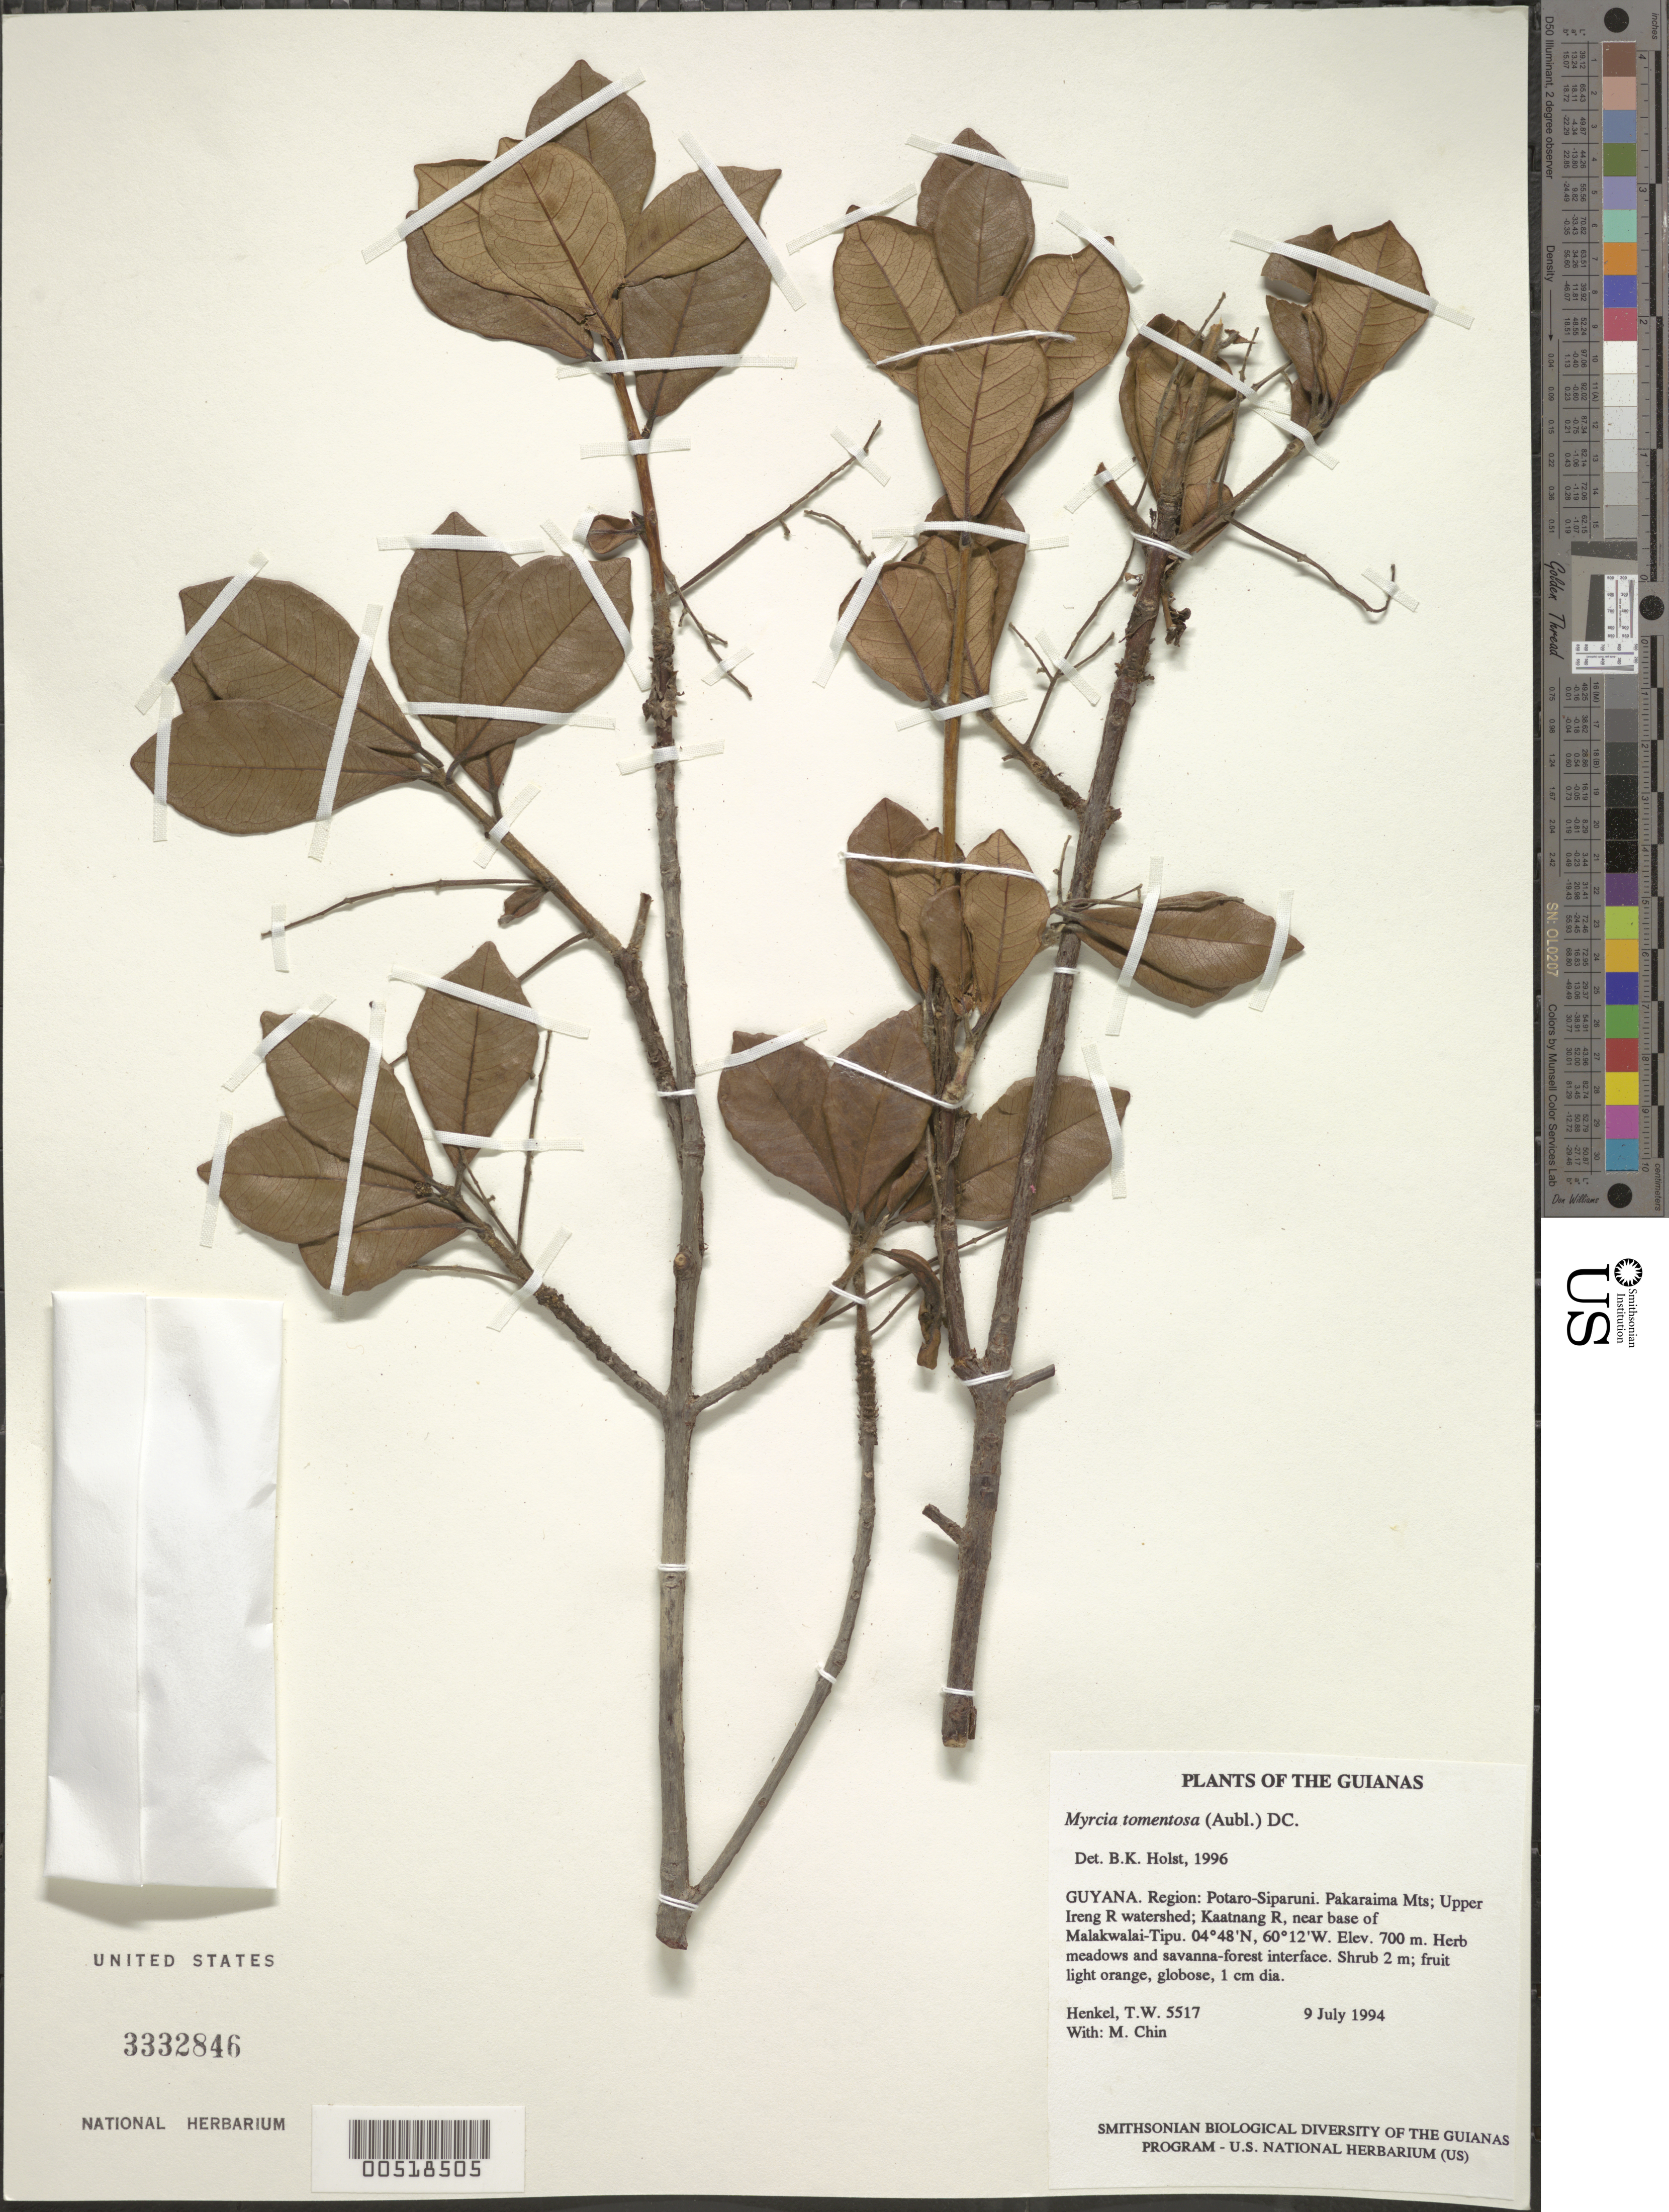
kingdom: Plantae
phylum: Tracheophyta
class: Magnoliopsida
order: Myrtales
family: Myrtaceae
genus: Myrcia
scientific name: Myrcia tomentosa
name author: (Aubl.) DC.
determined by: Holst, Bruce K.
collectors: T. Henkel & M. Chin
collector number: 5517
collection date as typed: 9 July 1994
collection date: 1994-07-09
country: Guyana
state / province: Potaro-Siparuni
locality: Pakaraima Mts; Upper Ireng R watershed; Kaatnang R, near base of Malakwalai-Tipu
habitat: Herb meadows and savanna-forest interface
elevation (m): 700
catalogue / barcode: US 3332846